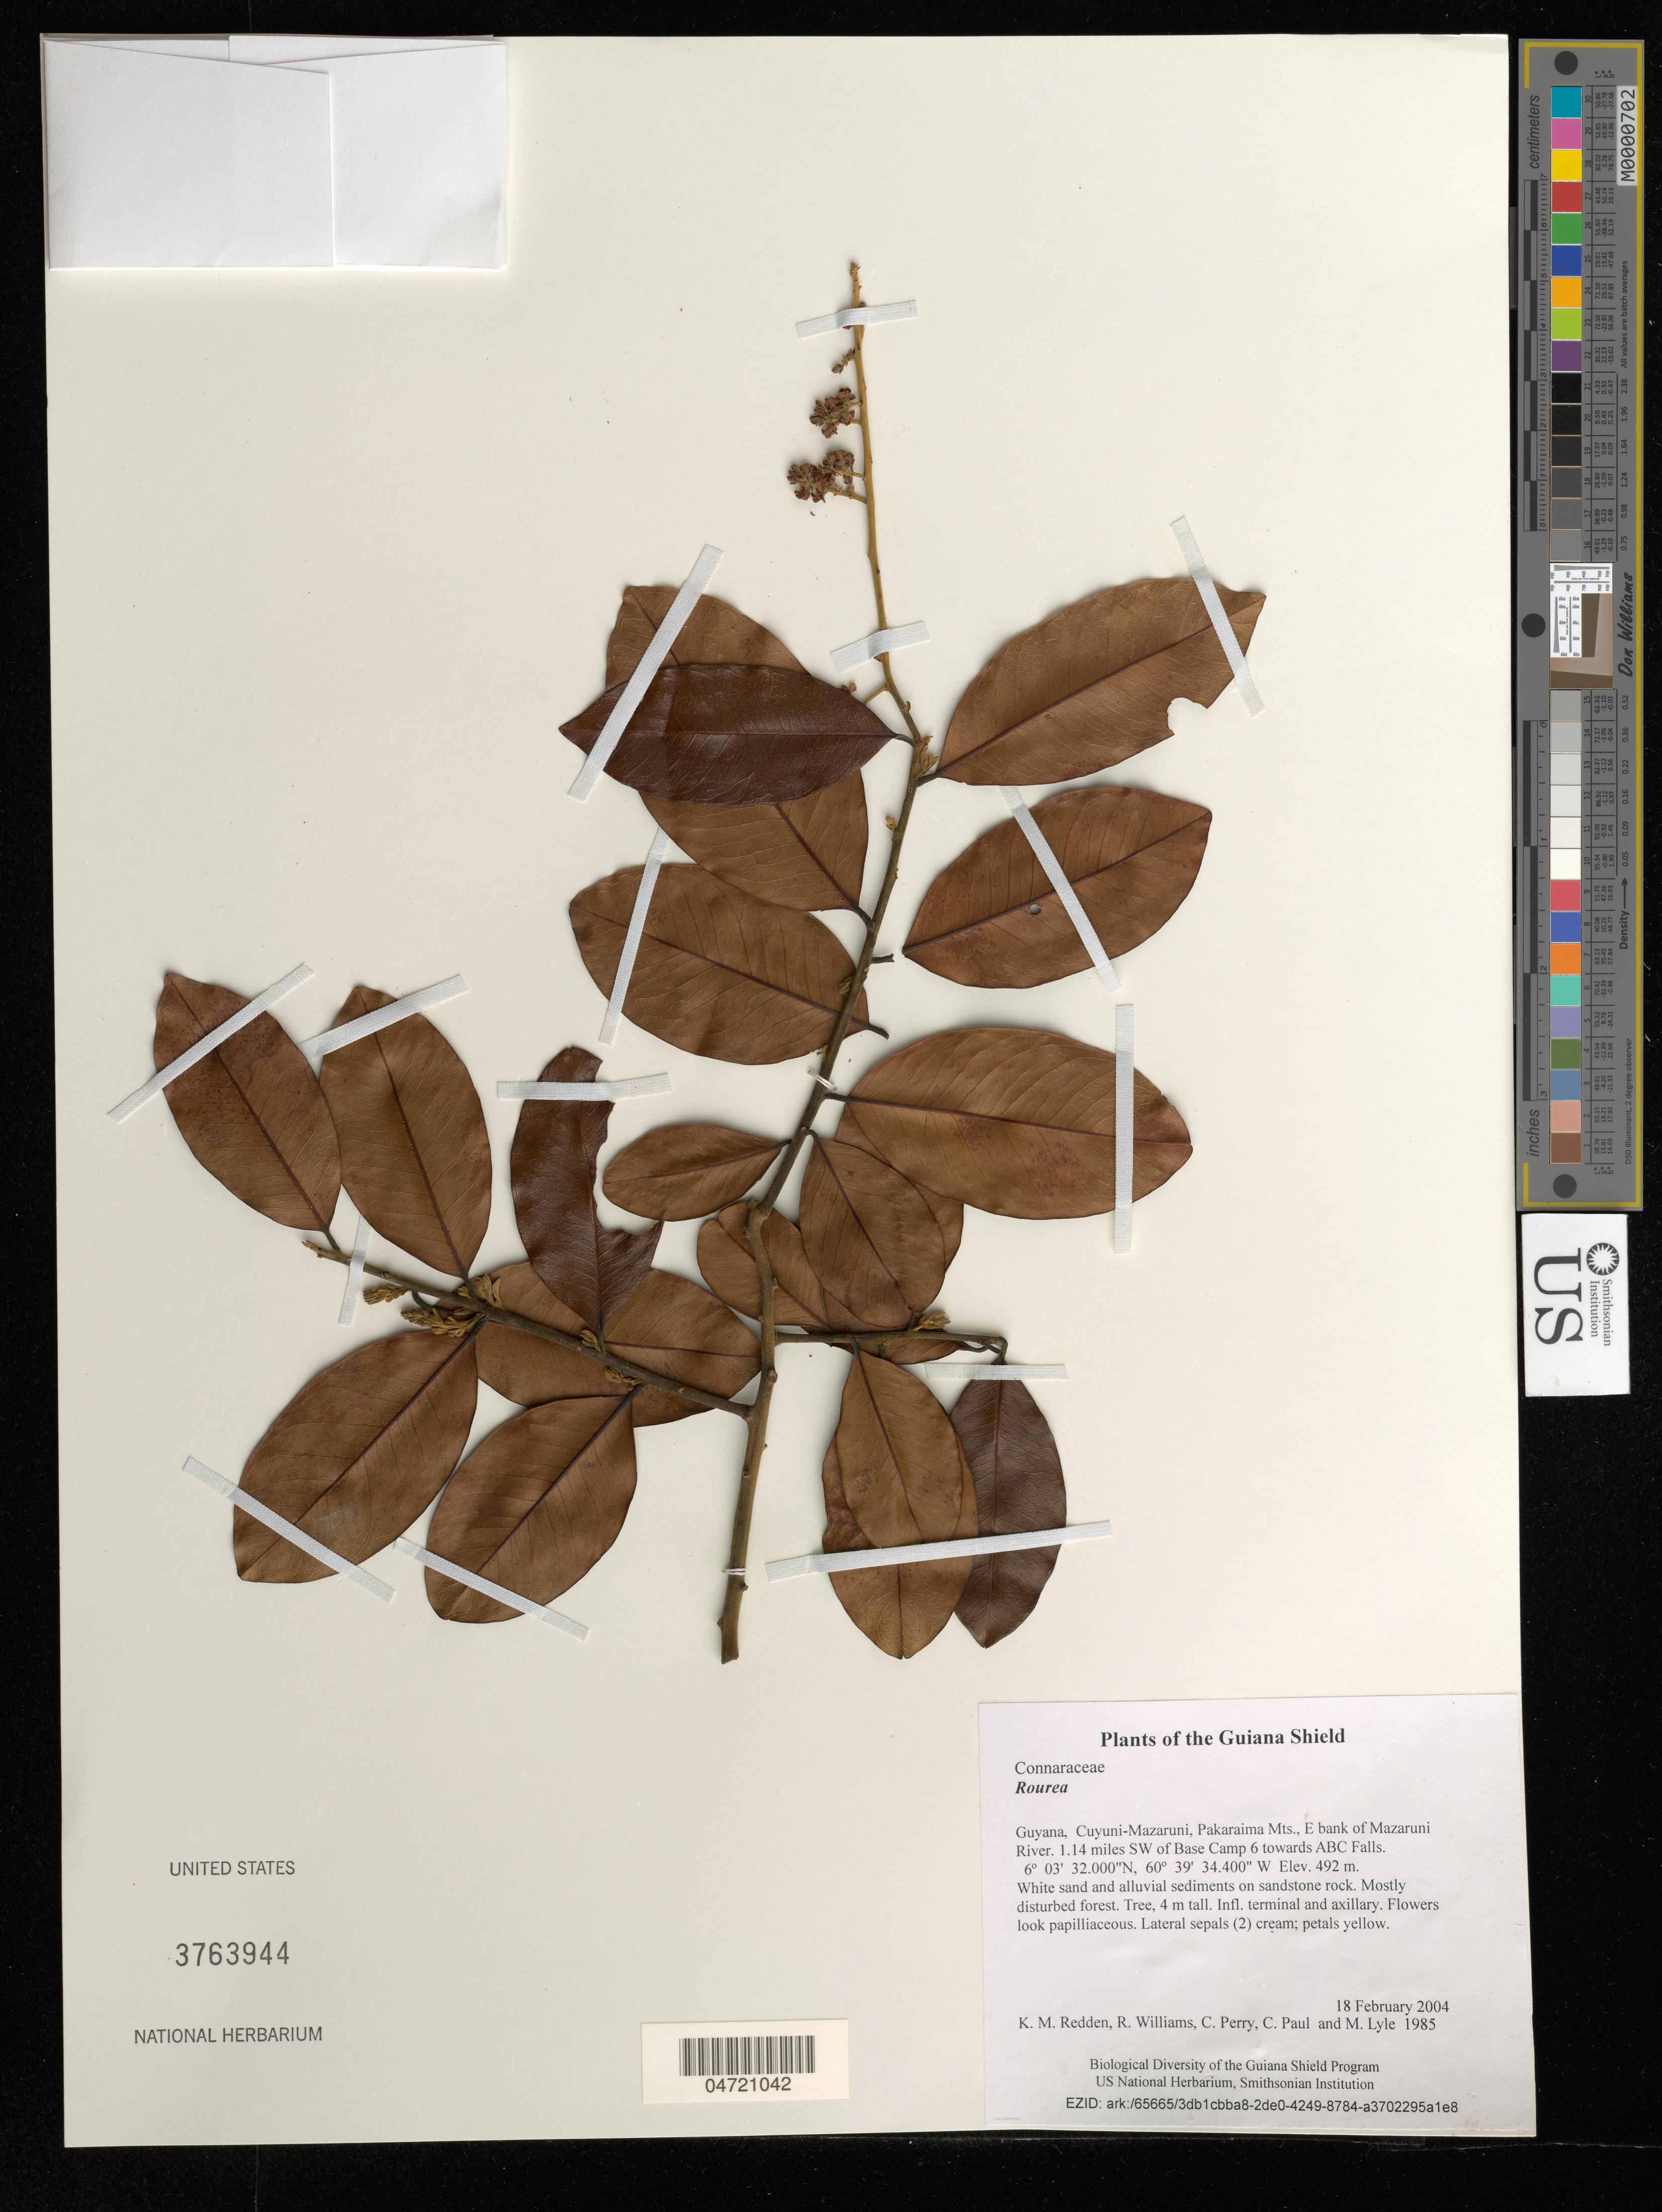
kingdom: Plantae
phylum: Tracheophyta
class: Magnoliopsida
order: Oxalidales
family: Connaraceae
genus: Rourea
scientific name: Rourea sp.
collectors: K. M. Redden, R. Williams, C. Perry, C. Paul & M. Lyle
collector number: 1985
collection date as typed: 18 February 2004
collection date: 2004-02-18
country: Guyana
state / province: Cuyuni-Mazaruni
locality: Pakaraima Mts., E bank of Mazaruni River. 1.14 miles SW of Base Camp 6 towards ABC Falls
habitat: White sand and alluvial sediments on sandstone rock. Mostly disturbed forest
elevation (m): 492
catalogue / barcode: US 3763944